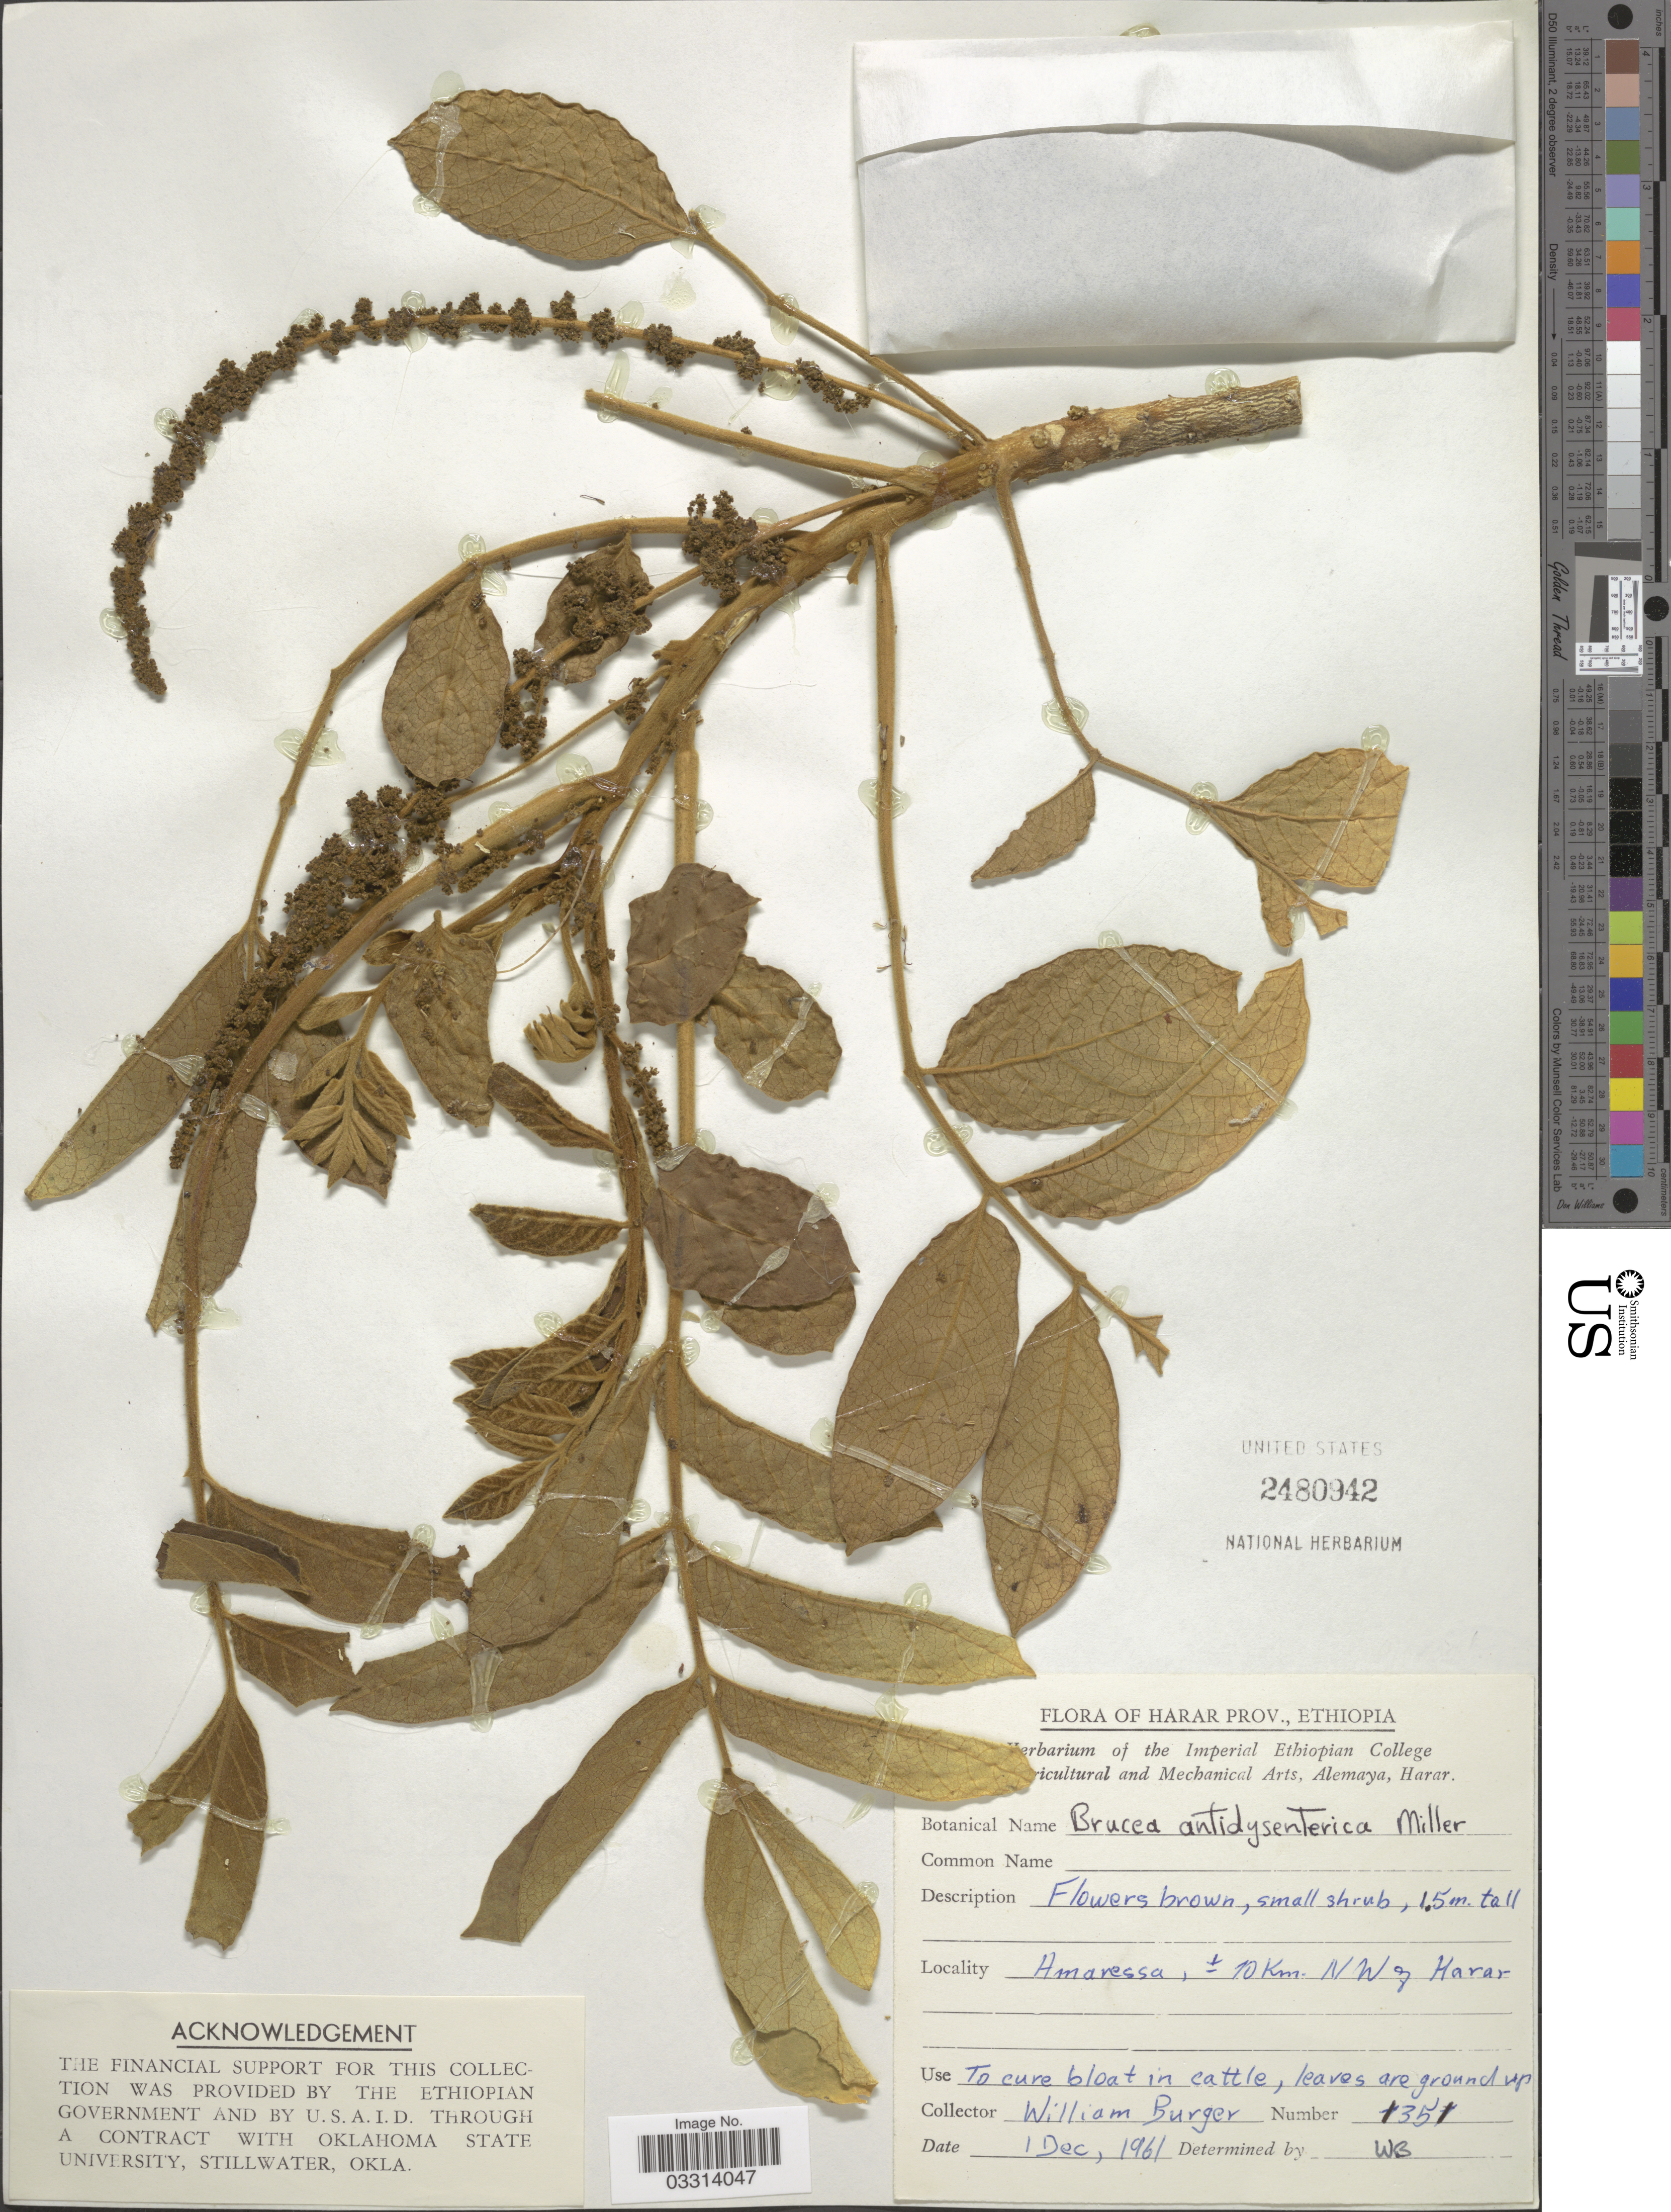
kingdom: Plantae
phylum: Tracheophyta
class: Magnoliopsida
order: Sapindales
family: Simaroubaceae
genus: Brucea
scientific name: Brucea antidysenterica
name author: J.F. Mill.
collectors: W. Burger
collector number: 1351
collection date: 1961-12-01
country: Ethiopia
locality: Harar Prov. Amaressa, ± 10 Km. of Harar.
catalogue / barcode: US 2480942